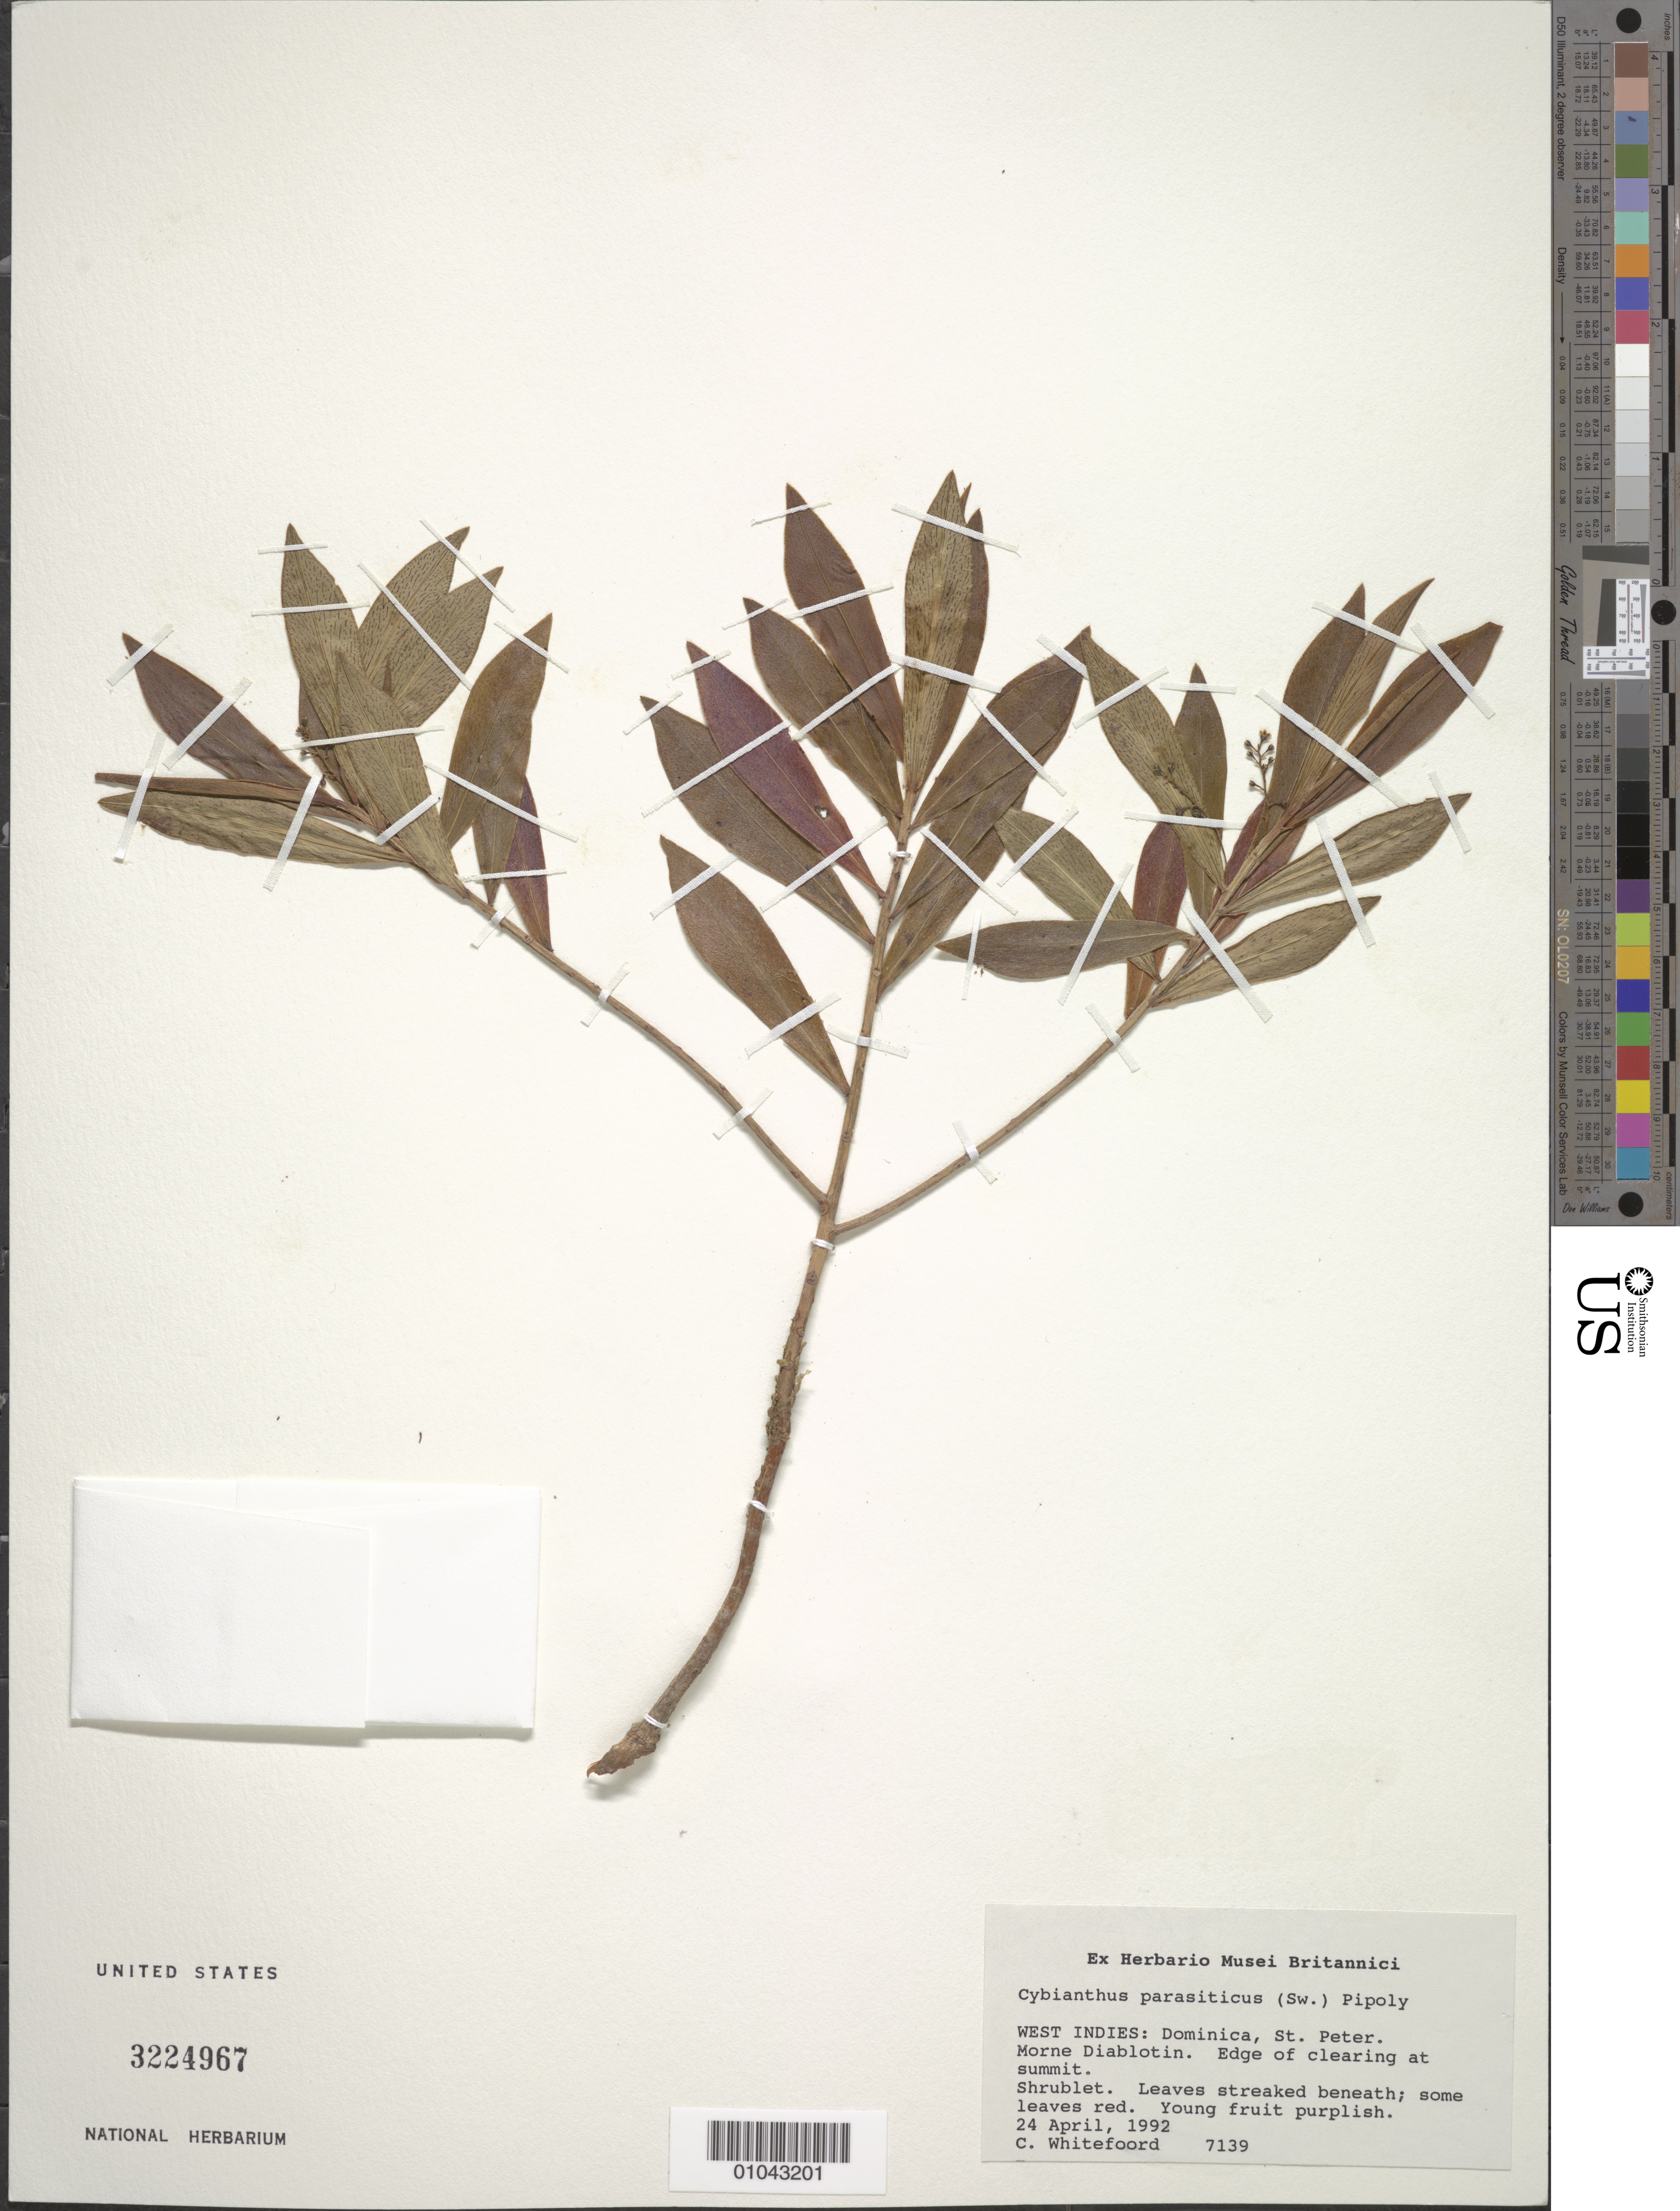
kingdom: Plantae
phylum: Tracheophyta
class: Magnoliopsida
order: Ericales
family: Primulaceae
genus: Cybianthus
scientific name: Cybianthus parasiticus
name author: (Sw.) Pipoly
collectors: C. Whitefoord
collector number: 7139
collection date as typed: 24 Apr 1992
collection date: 1992-04-24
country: Dominica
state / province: St. Peter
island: Dominica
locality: Morne Diablotin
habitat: Edge of clearing at summit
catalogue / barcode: US 3224967